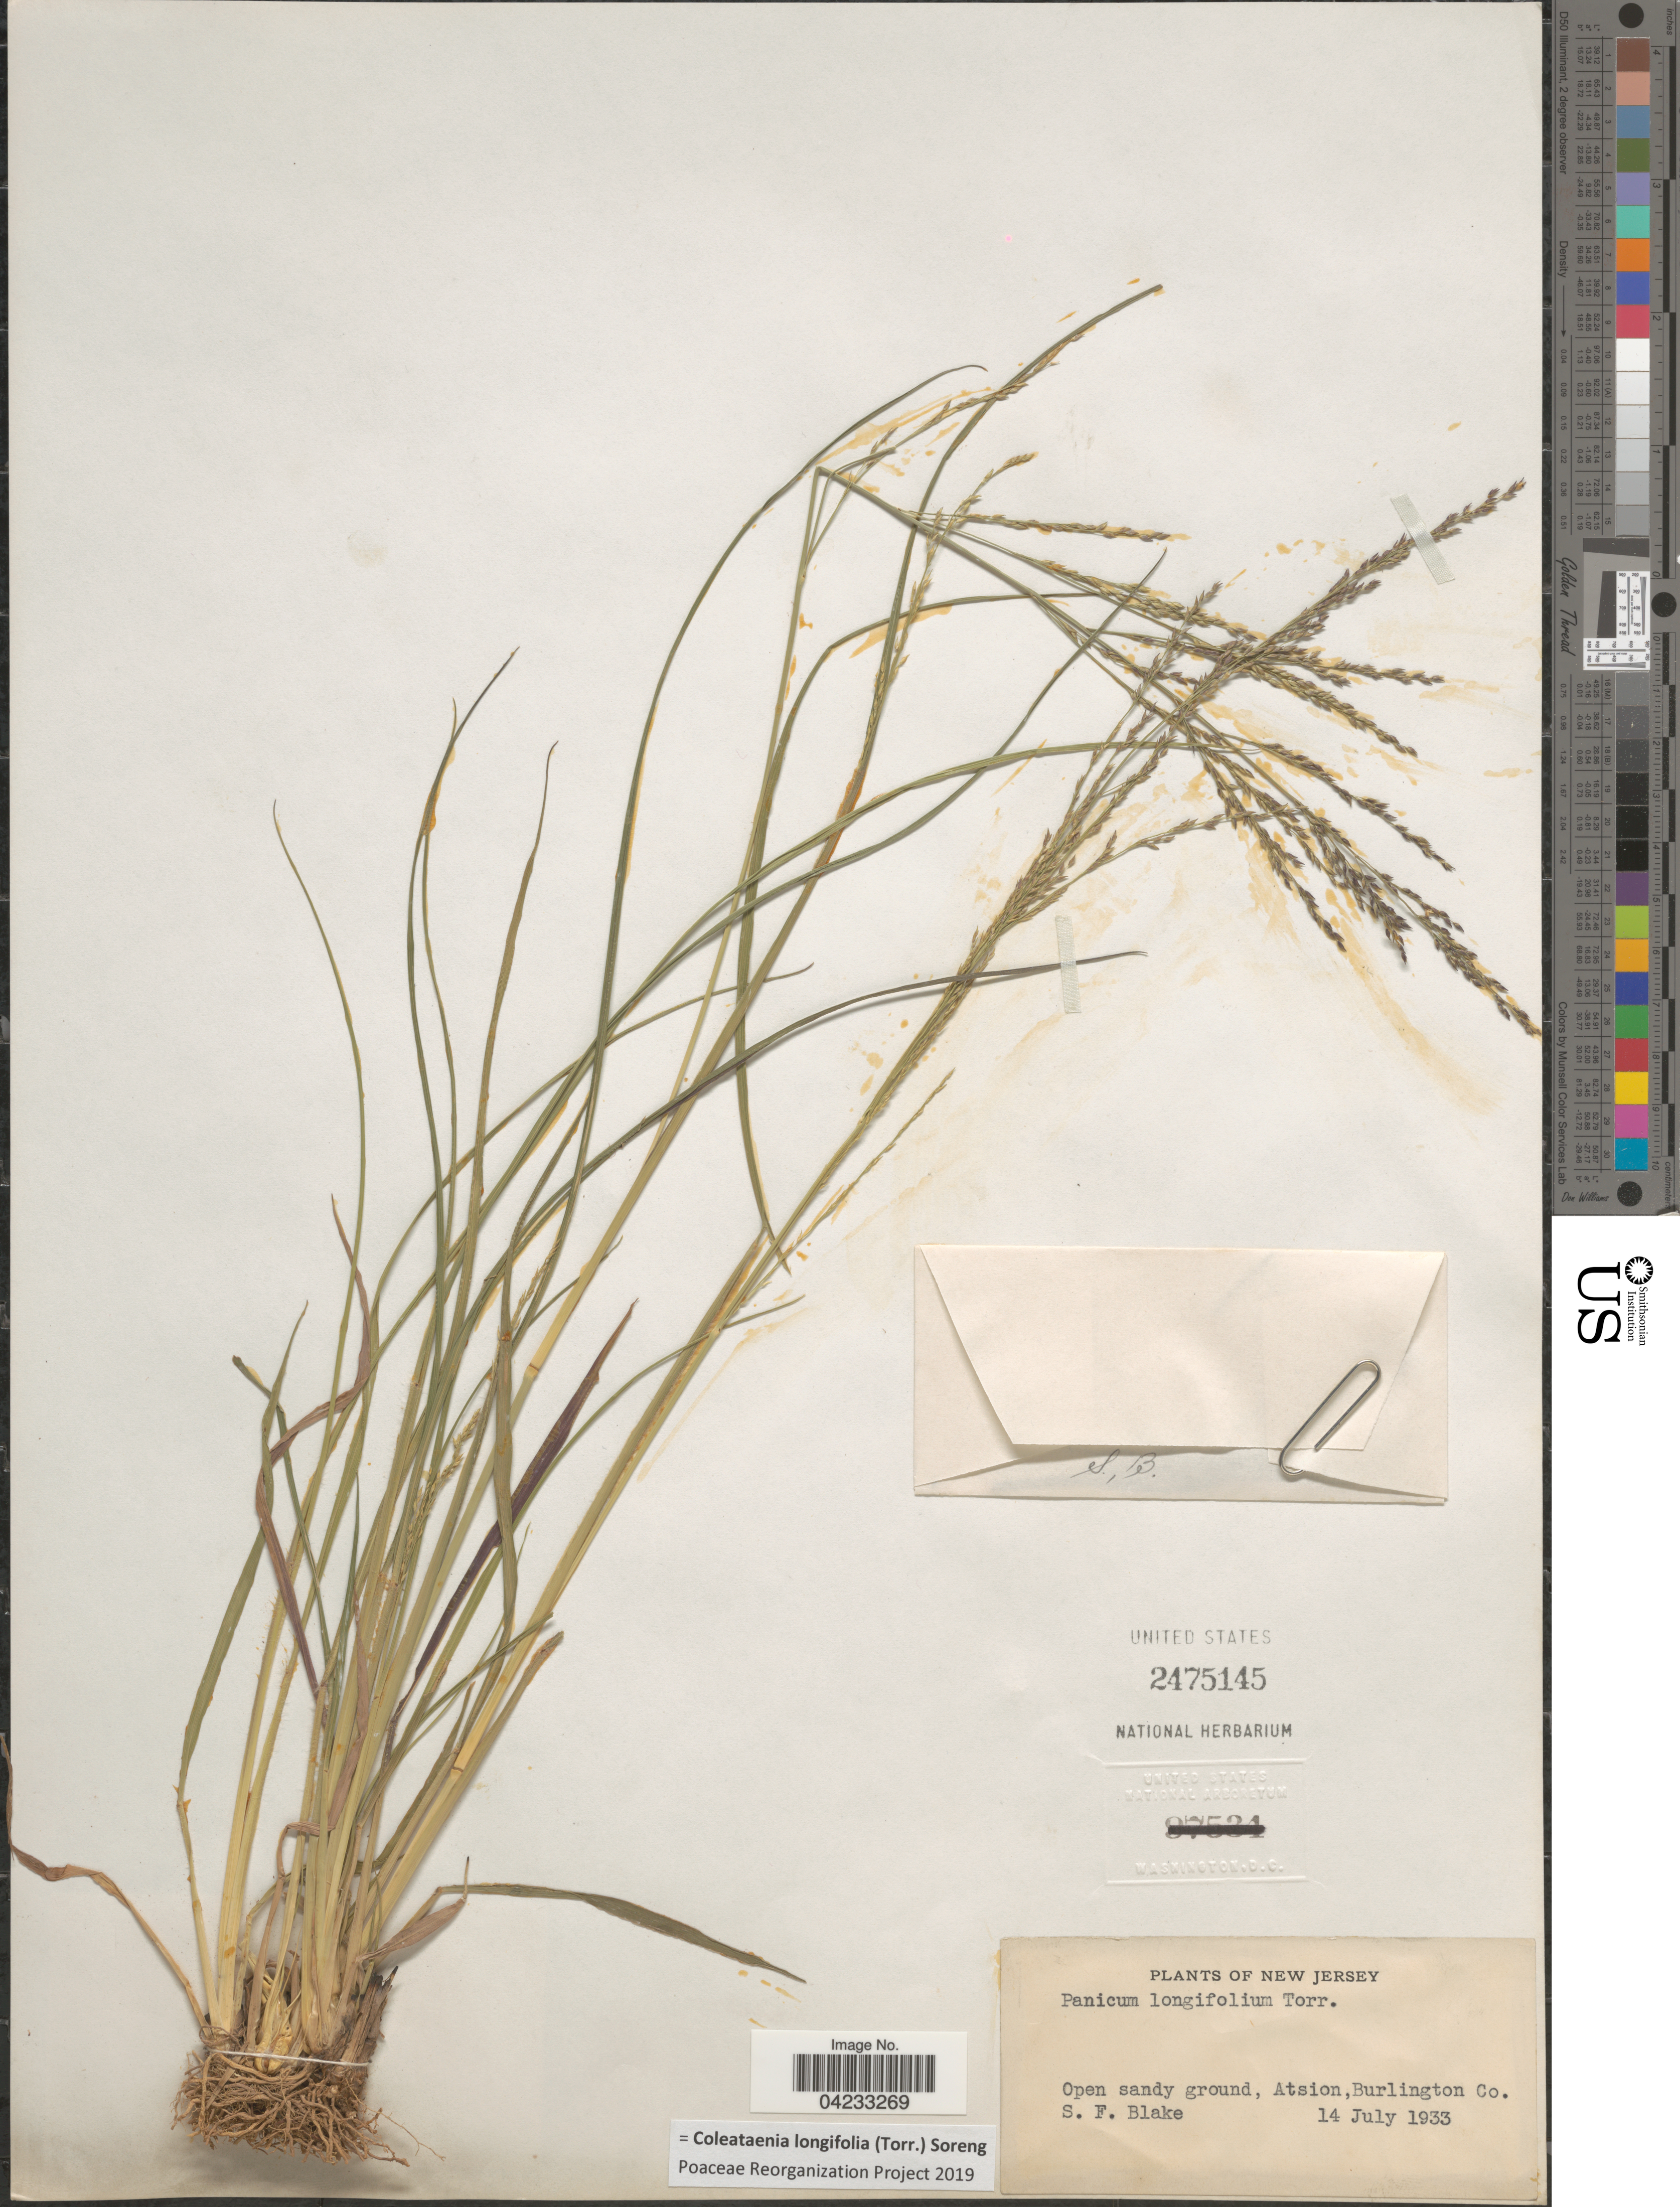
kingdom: Plantae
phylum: Tracheophyta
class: Liliopsida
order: Poales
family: Poaceae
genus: Coleataenia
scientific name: Coleataenia longifolia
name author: (Torr.) Soreng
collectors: S. Blake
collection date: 1933-07-14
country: United States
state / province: New Jersey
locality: Open sandy ground, Atsion, Burlington Co.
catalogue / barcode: US 2475145